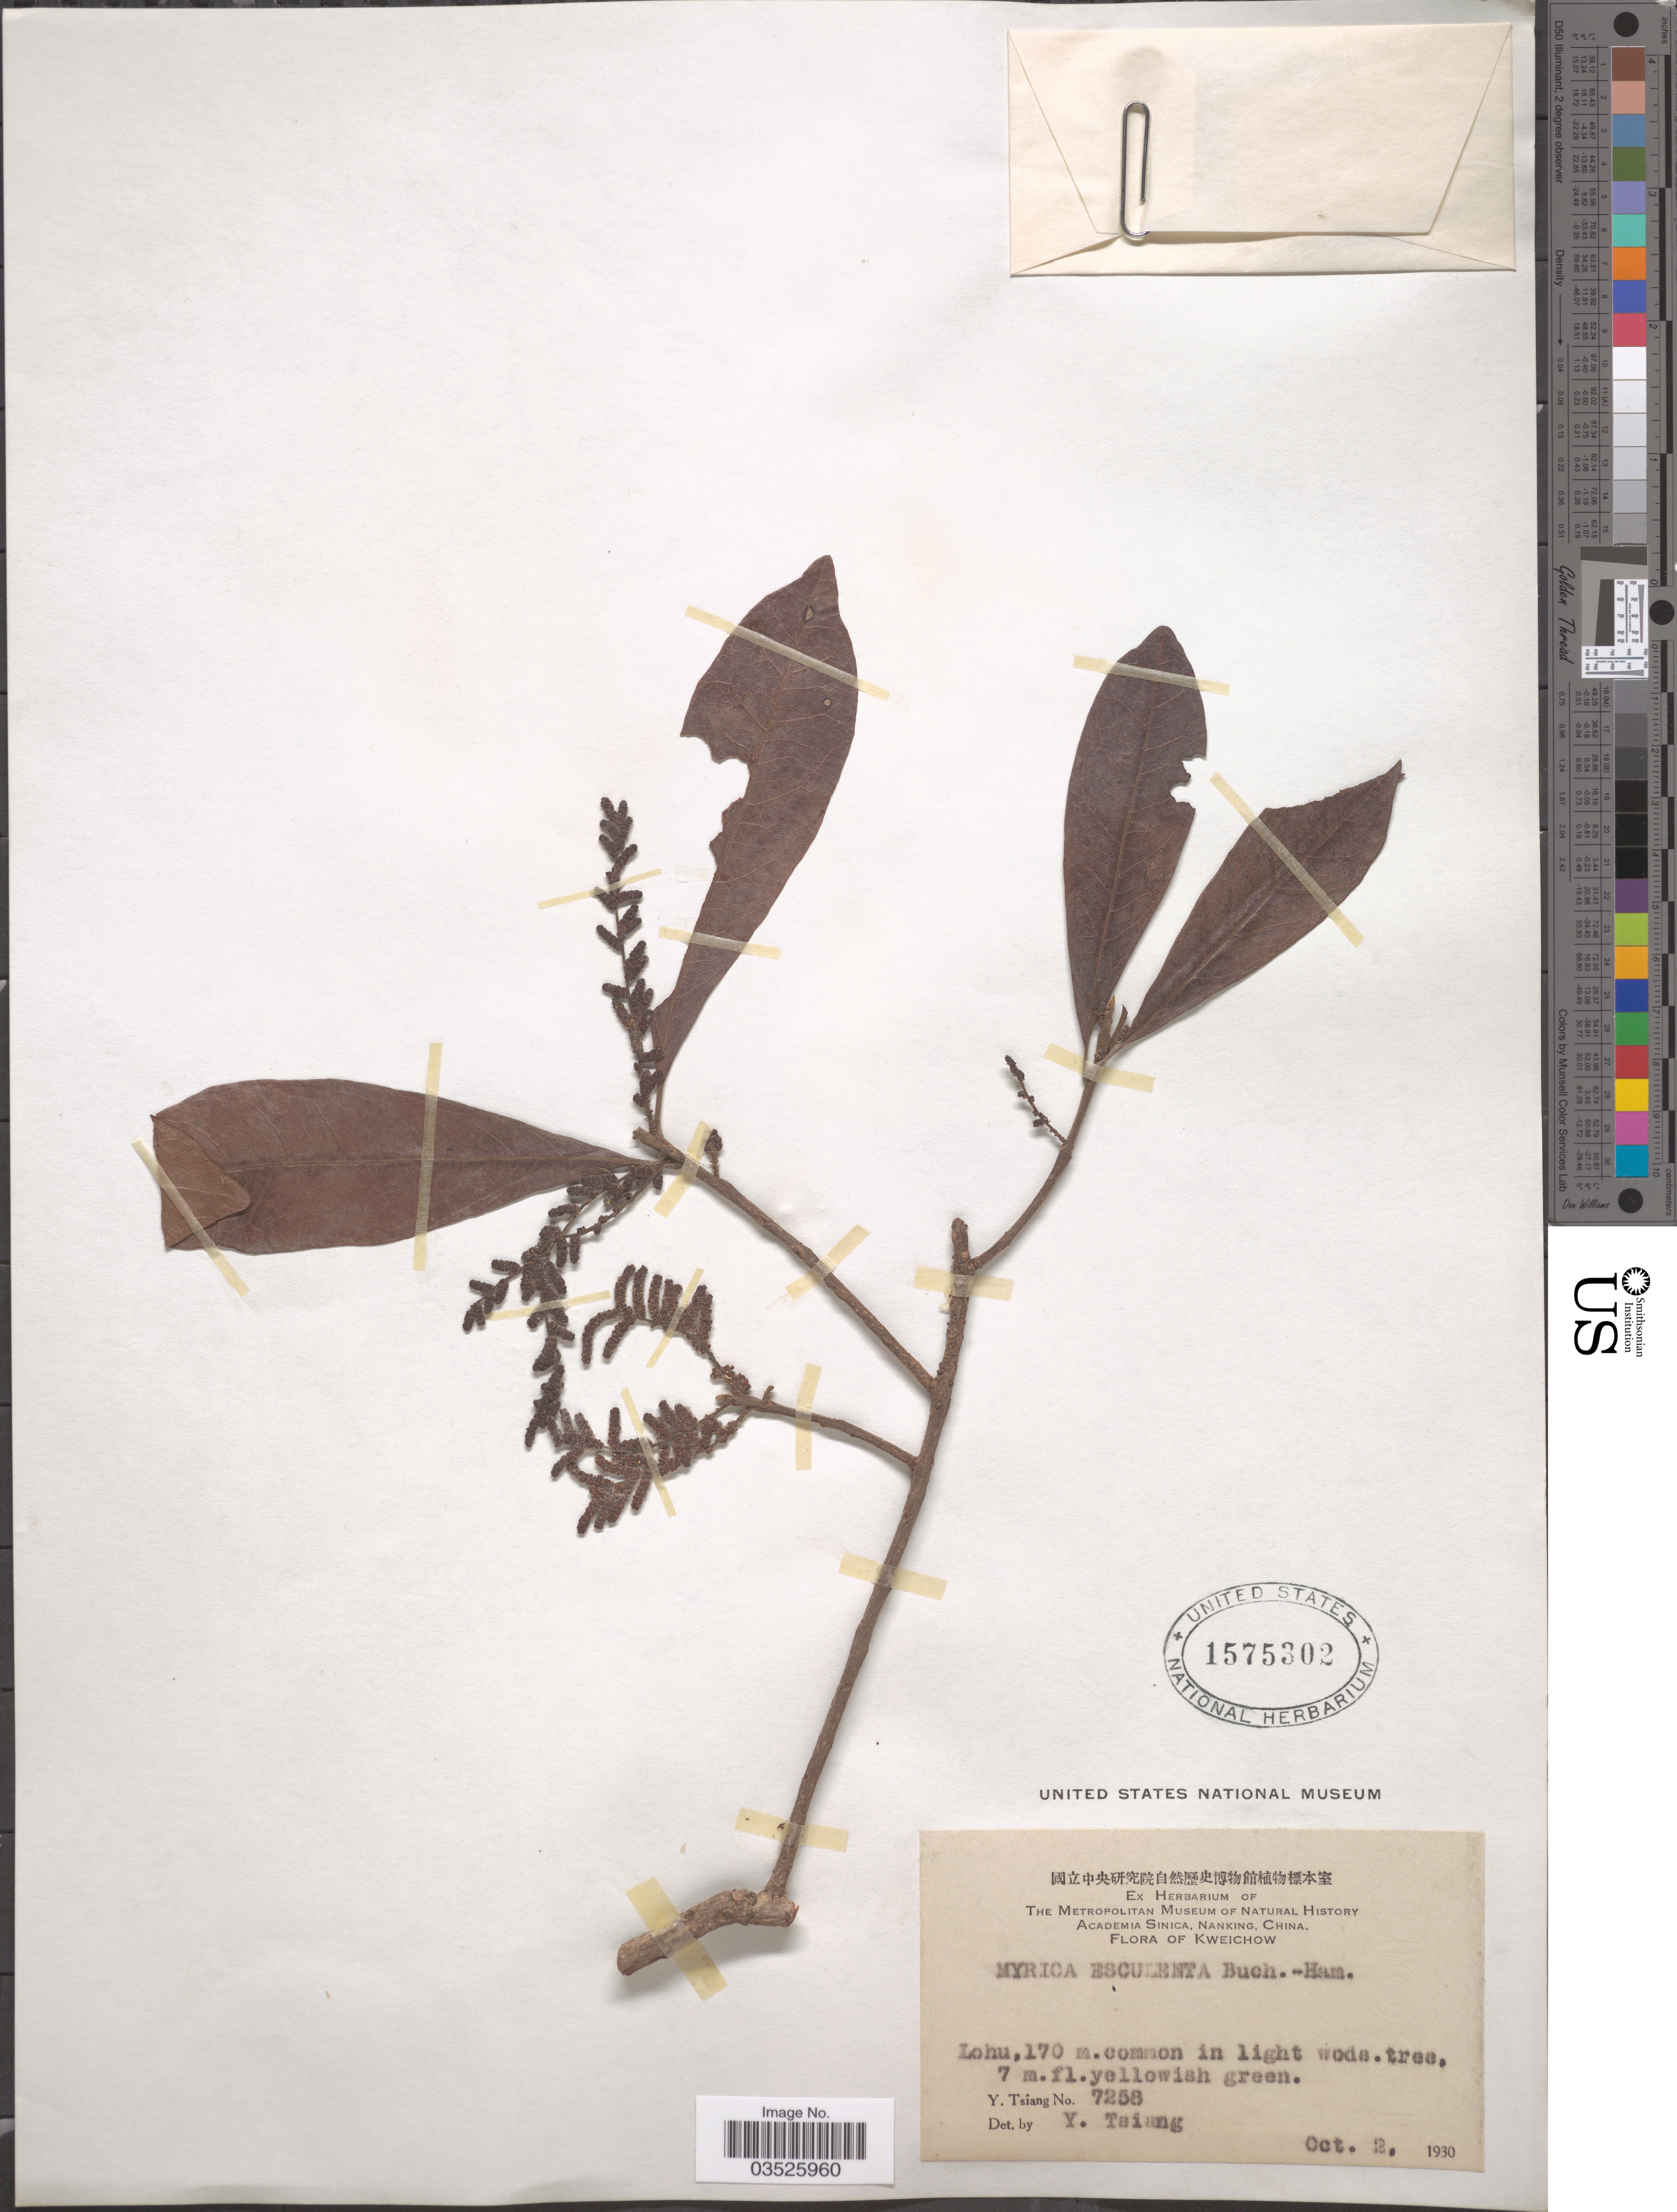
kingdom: Plantae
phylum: Tracheophyta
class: Magnoliopsida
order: Fagales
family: Myricaceae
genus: Morella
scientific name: Morella esculenta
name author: (Buch.-Ham. ex D. Don) I.M. Turner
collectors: Y. Tsiang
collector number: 7258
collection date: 1930-10-02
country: China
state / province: Guizhou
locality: Kweichow. Lohu.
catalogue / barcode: US 1575302